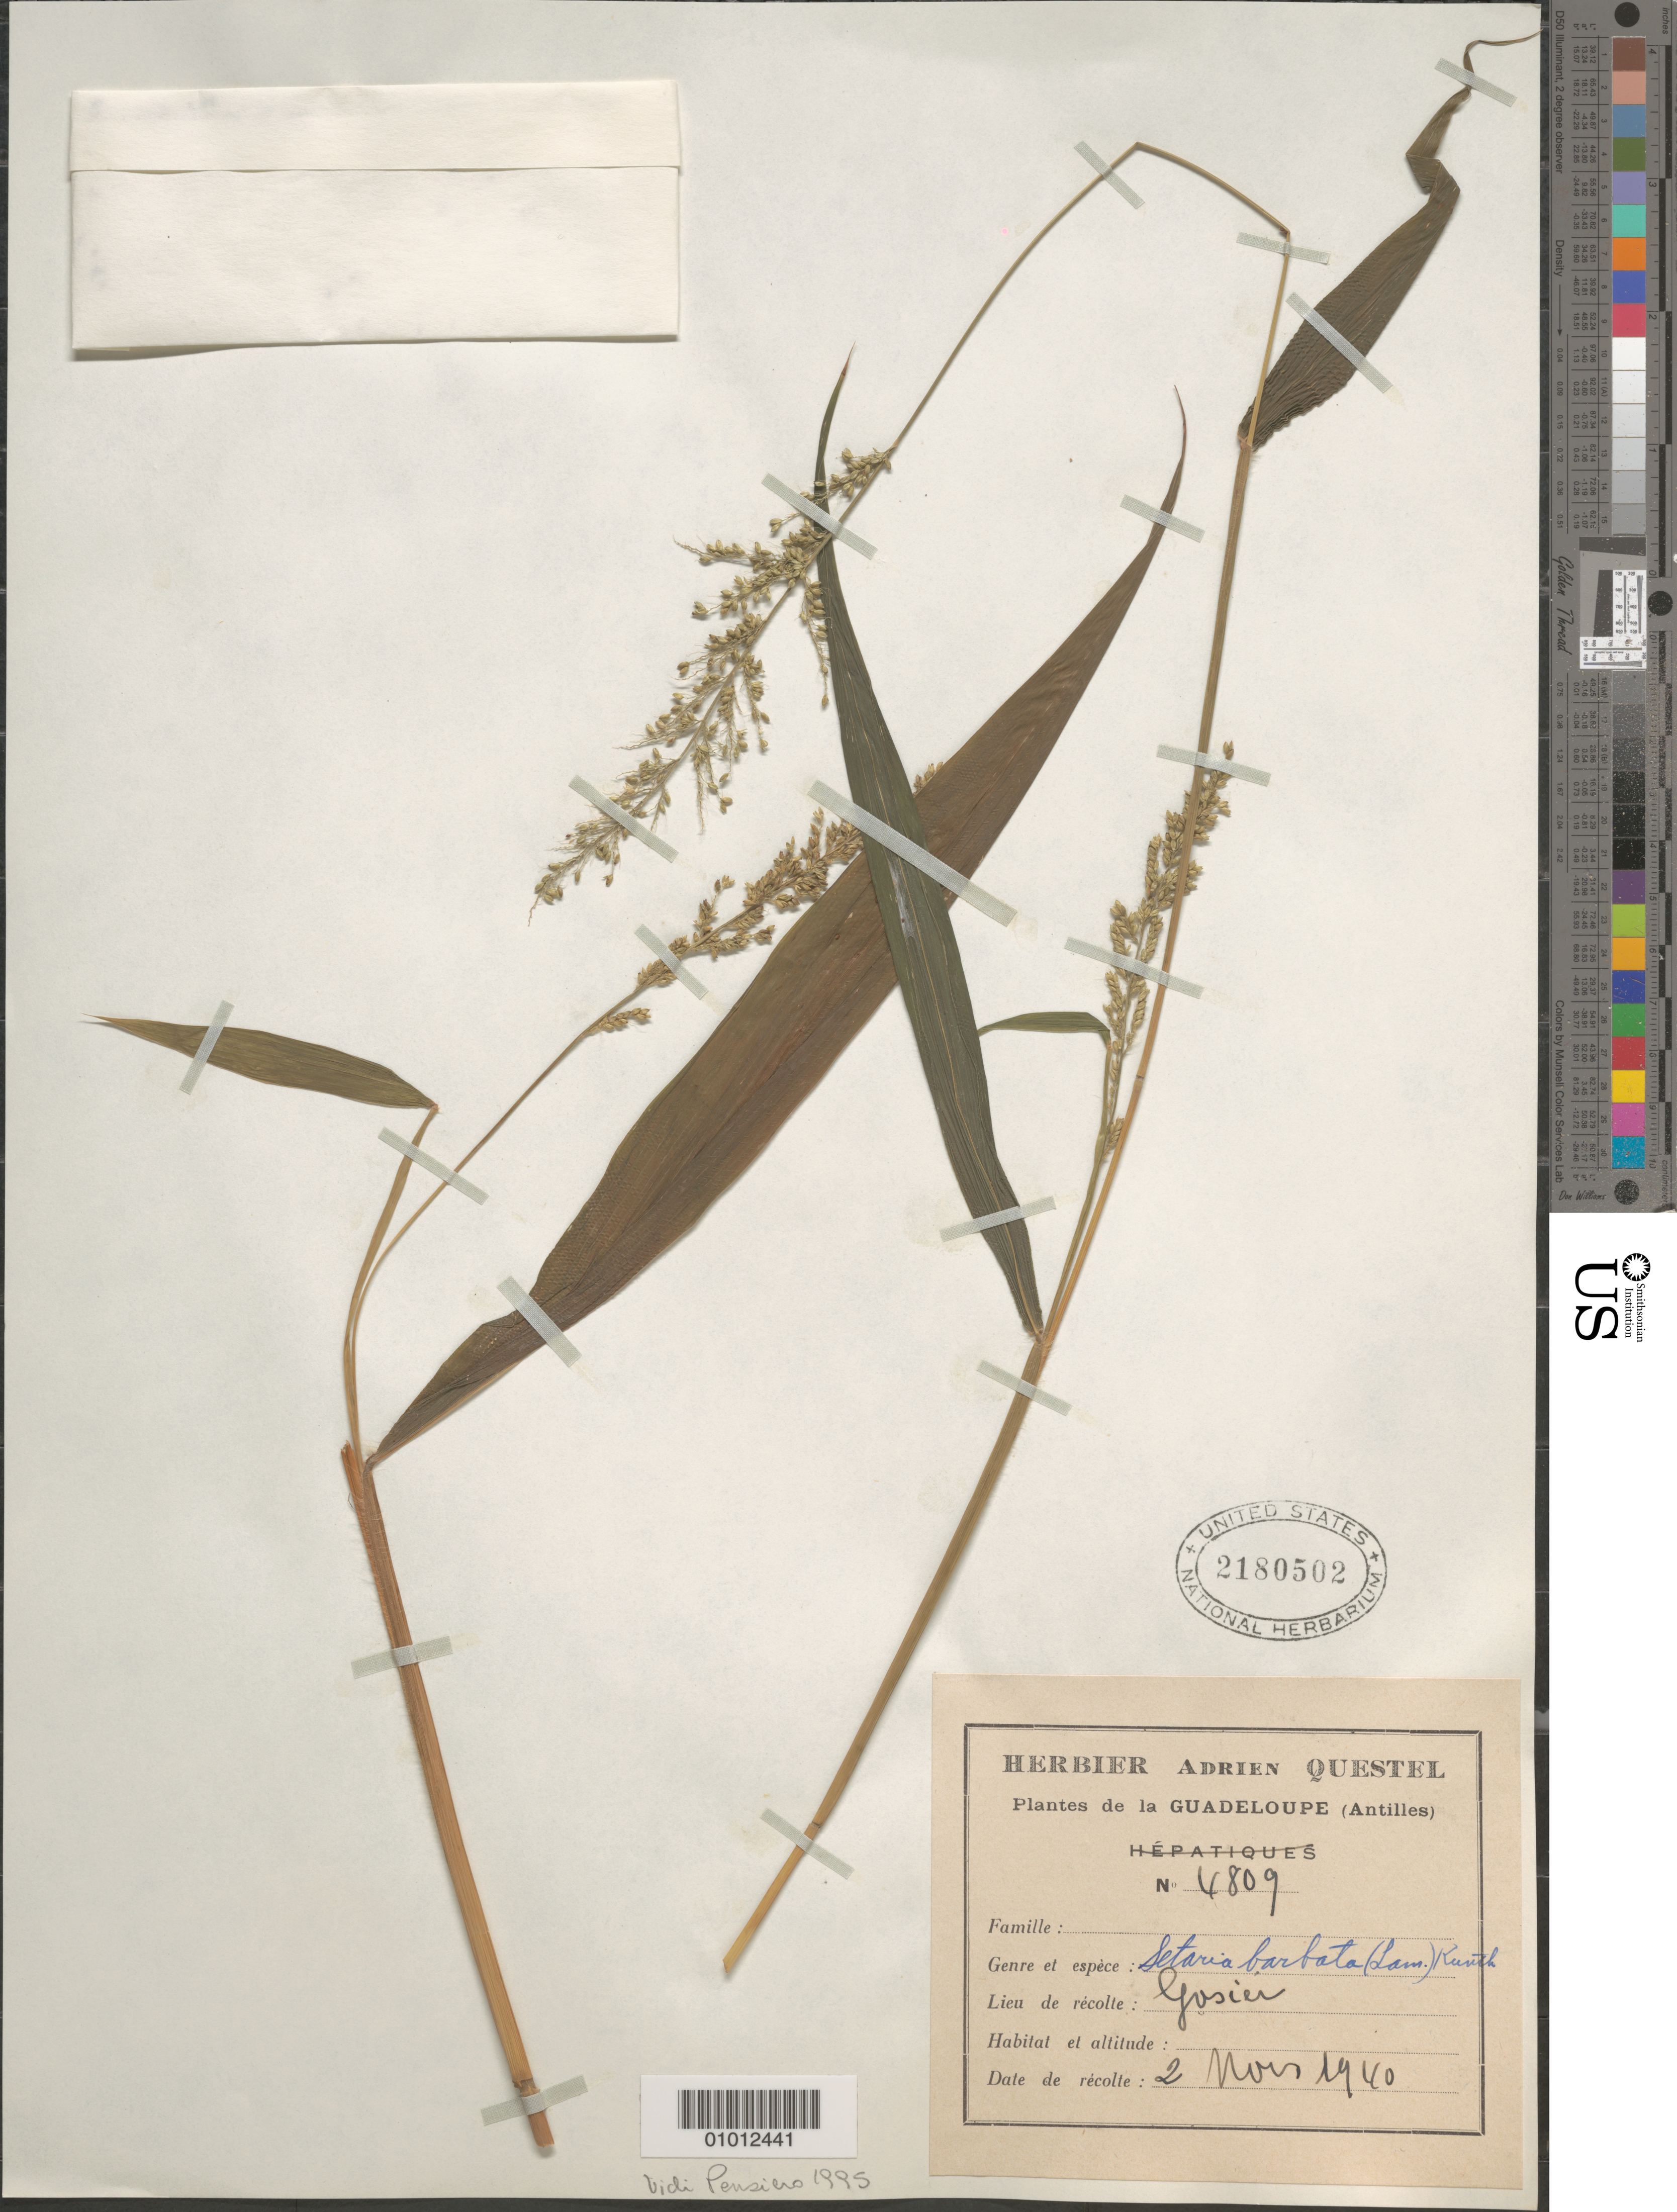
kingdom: Plantae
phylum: Tracheophyta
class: Liliopsida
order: Poales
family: Poaceae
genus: Setaria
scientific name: Setaria barbata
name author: (Lam.) Kunth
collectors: A. Questel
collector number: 4809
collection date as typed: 02 Nov 1940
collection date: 1940-11-02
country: Guadeloupe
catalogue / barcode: US 2180502